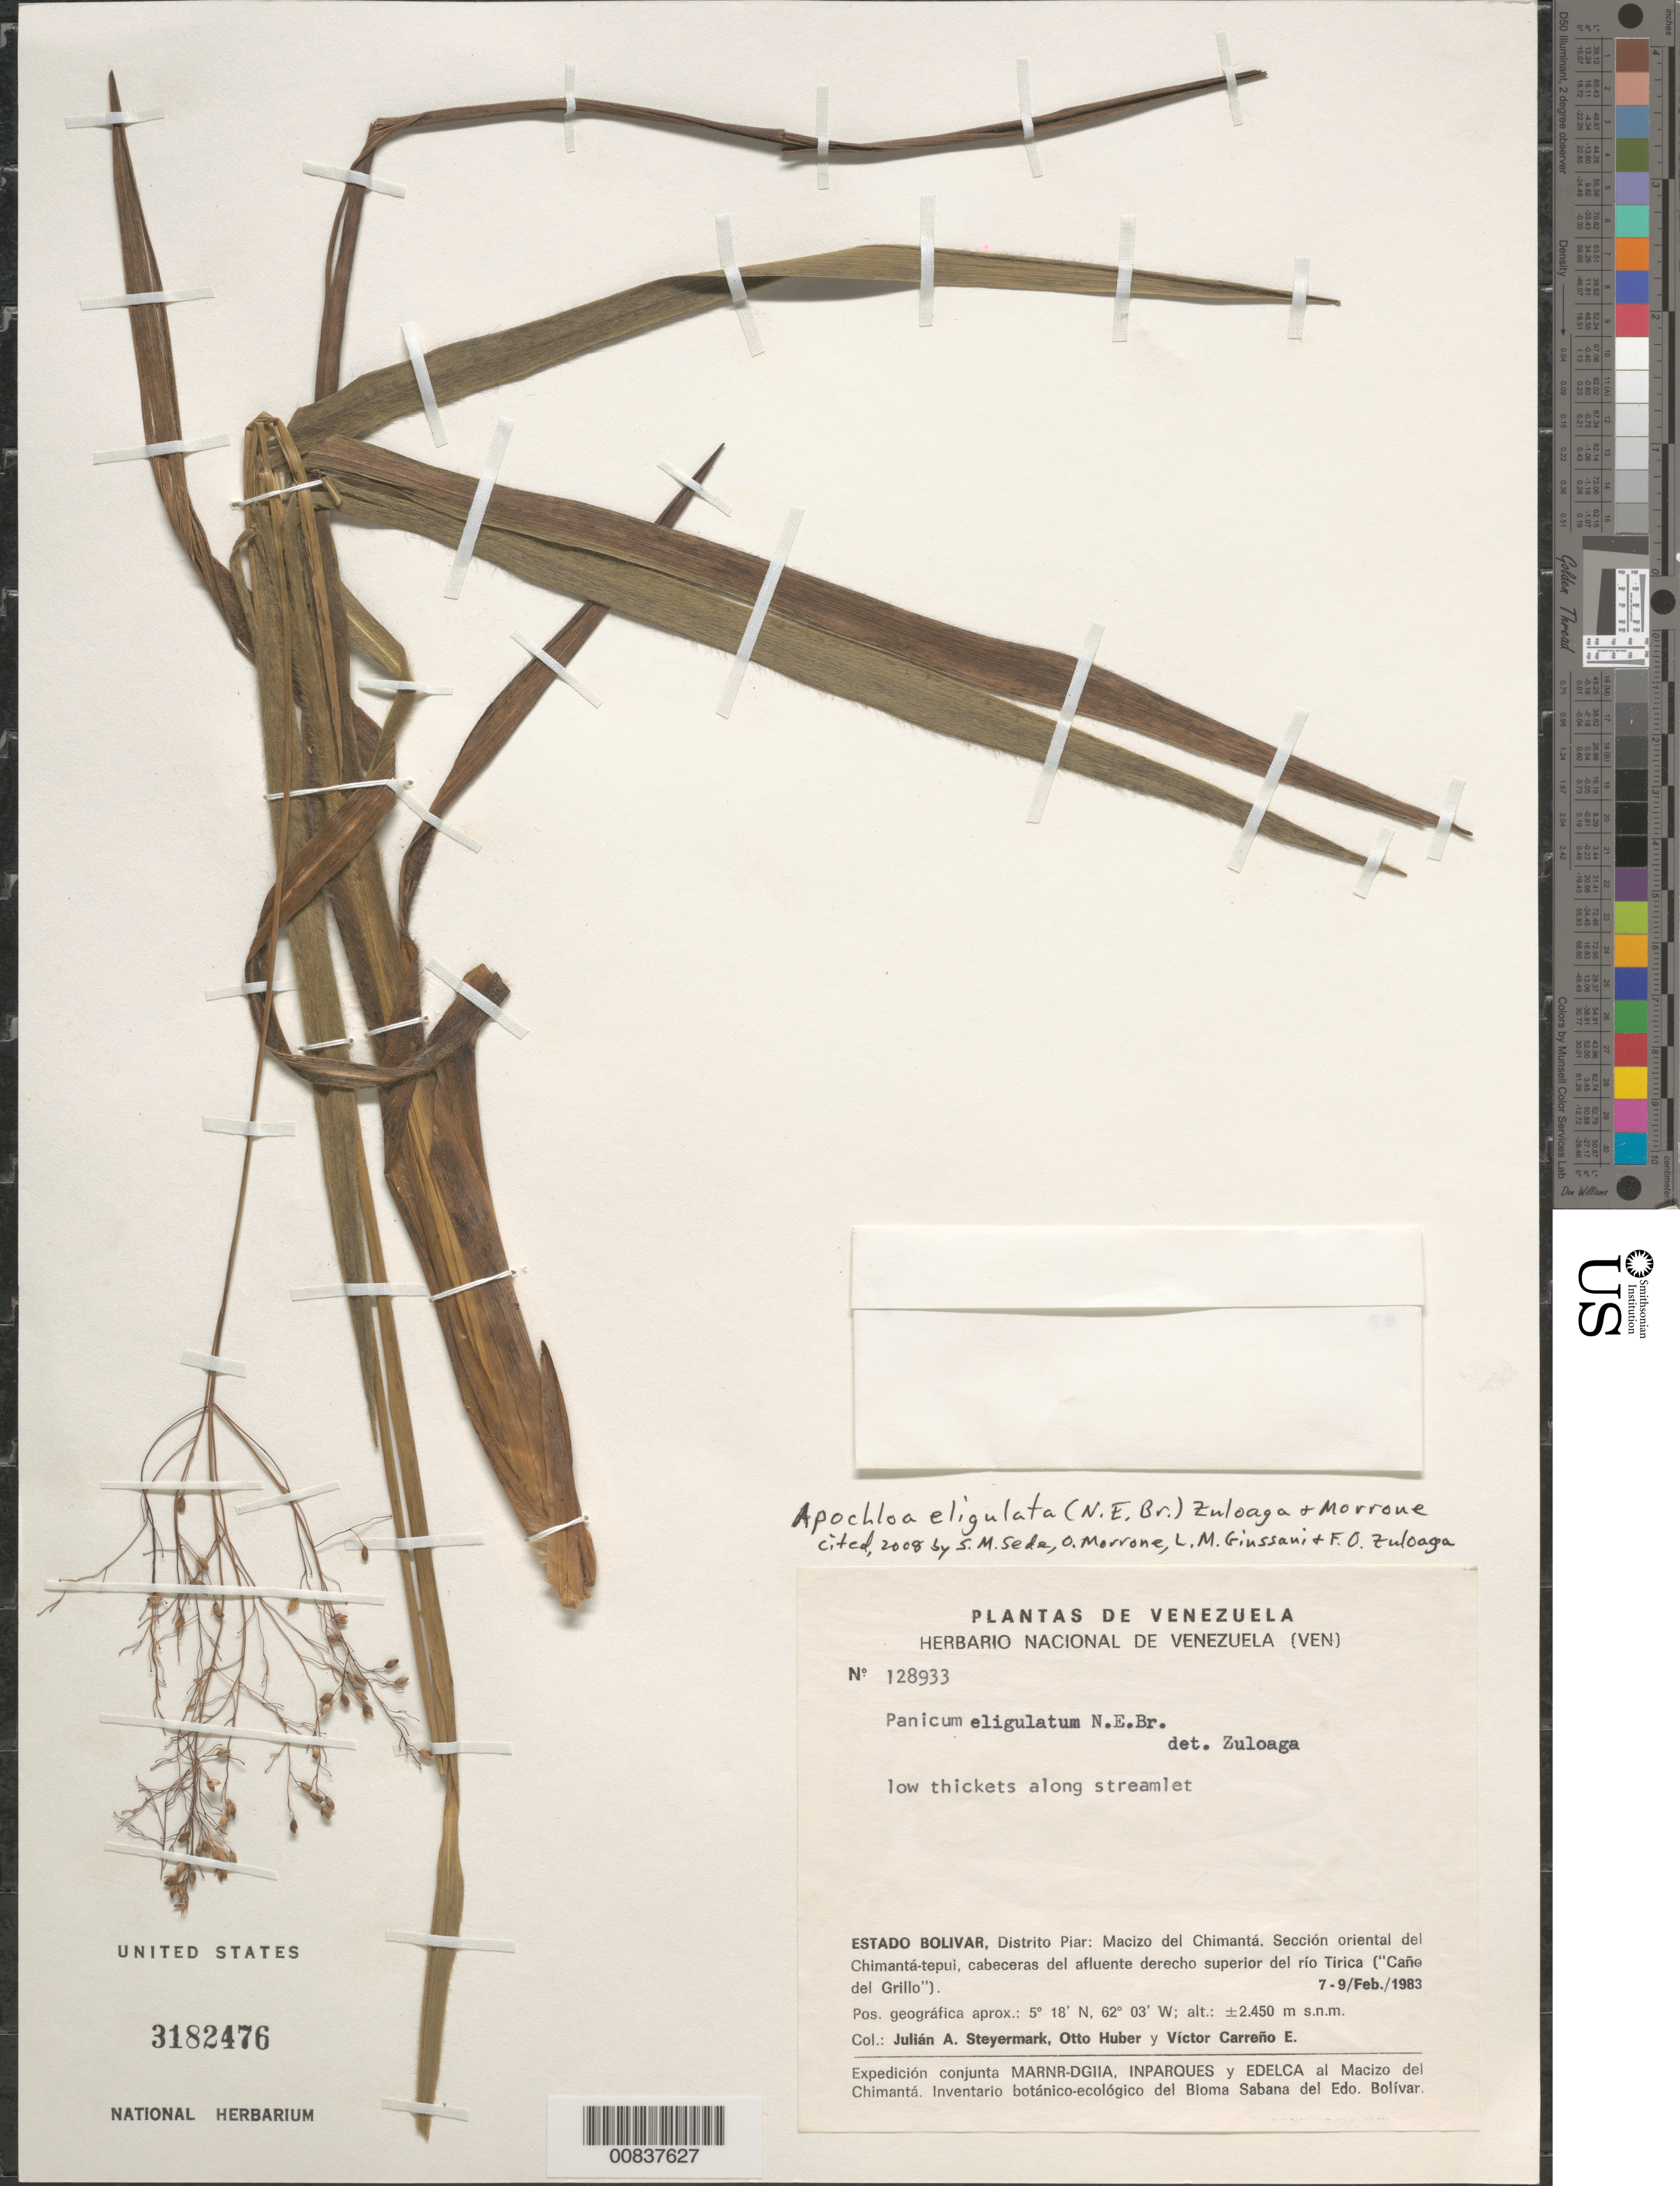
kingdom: Plantae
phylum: Tracheophyta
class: Liliopsida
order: Poales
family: Poaceae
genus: Panicum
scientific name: Panicum eligulatum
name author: N.E. Br.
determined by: Zuloaga, F. O.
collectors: J. Steyermark, O. Huber & V. Carreño E.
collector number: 128933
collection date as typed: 7-Feb-83 to 9-Feb-83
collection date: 1983-02-07/1983-02-09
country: Venezuela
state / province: Bolívar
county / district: Piar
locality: Macizo del Chimantá, sect. oriental del Chimantá-tepuí, cabeceras del afluente derecho superíor del Río Tirica (Caño del Grillo)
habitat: Low thickets along streamlet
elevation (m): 2450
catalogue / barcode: US 3182476